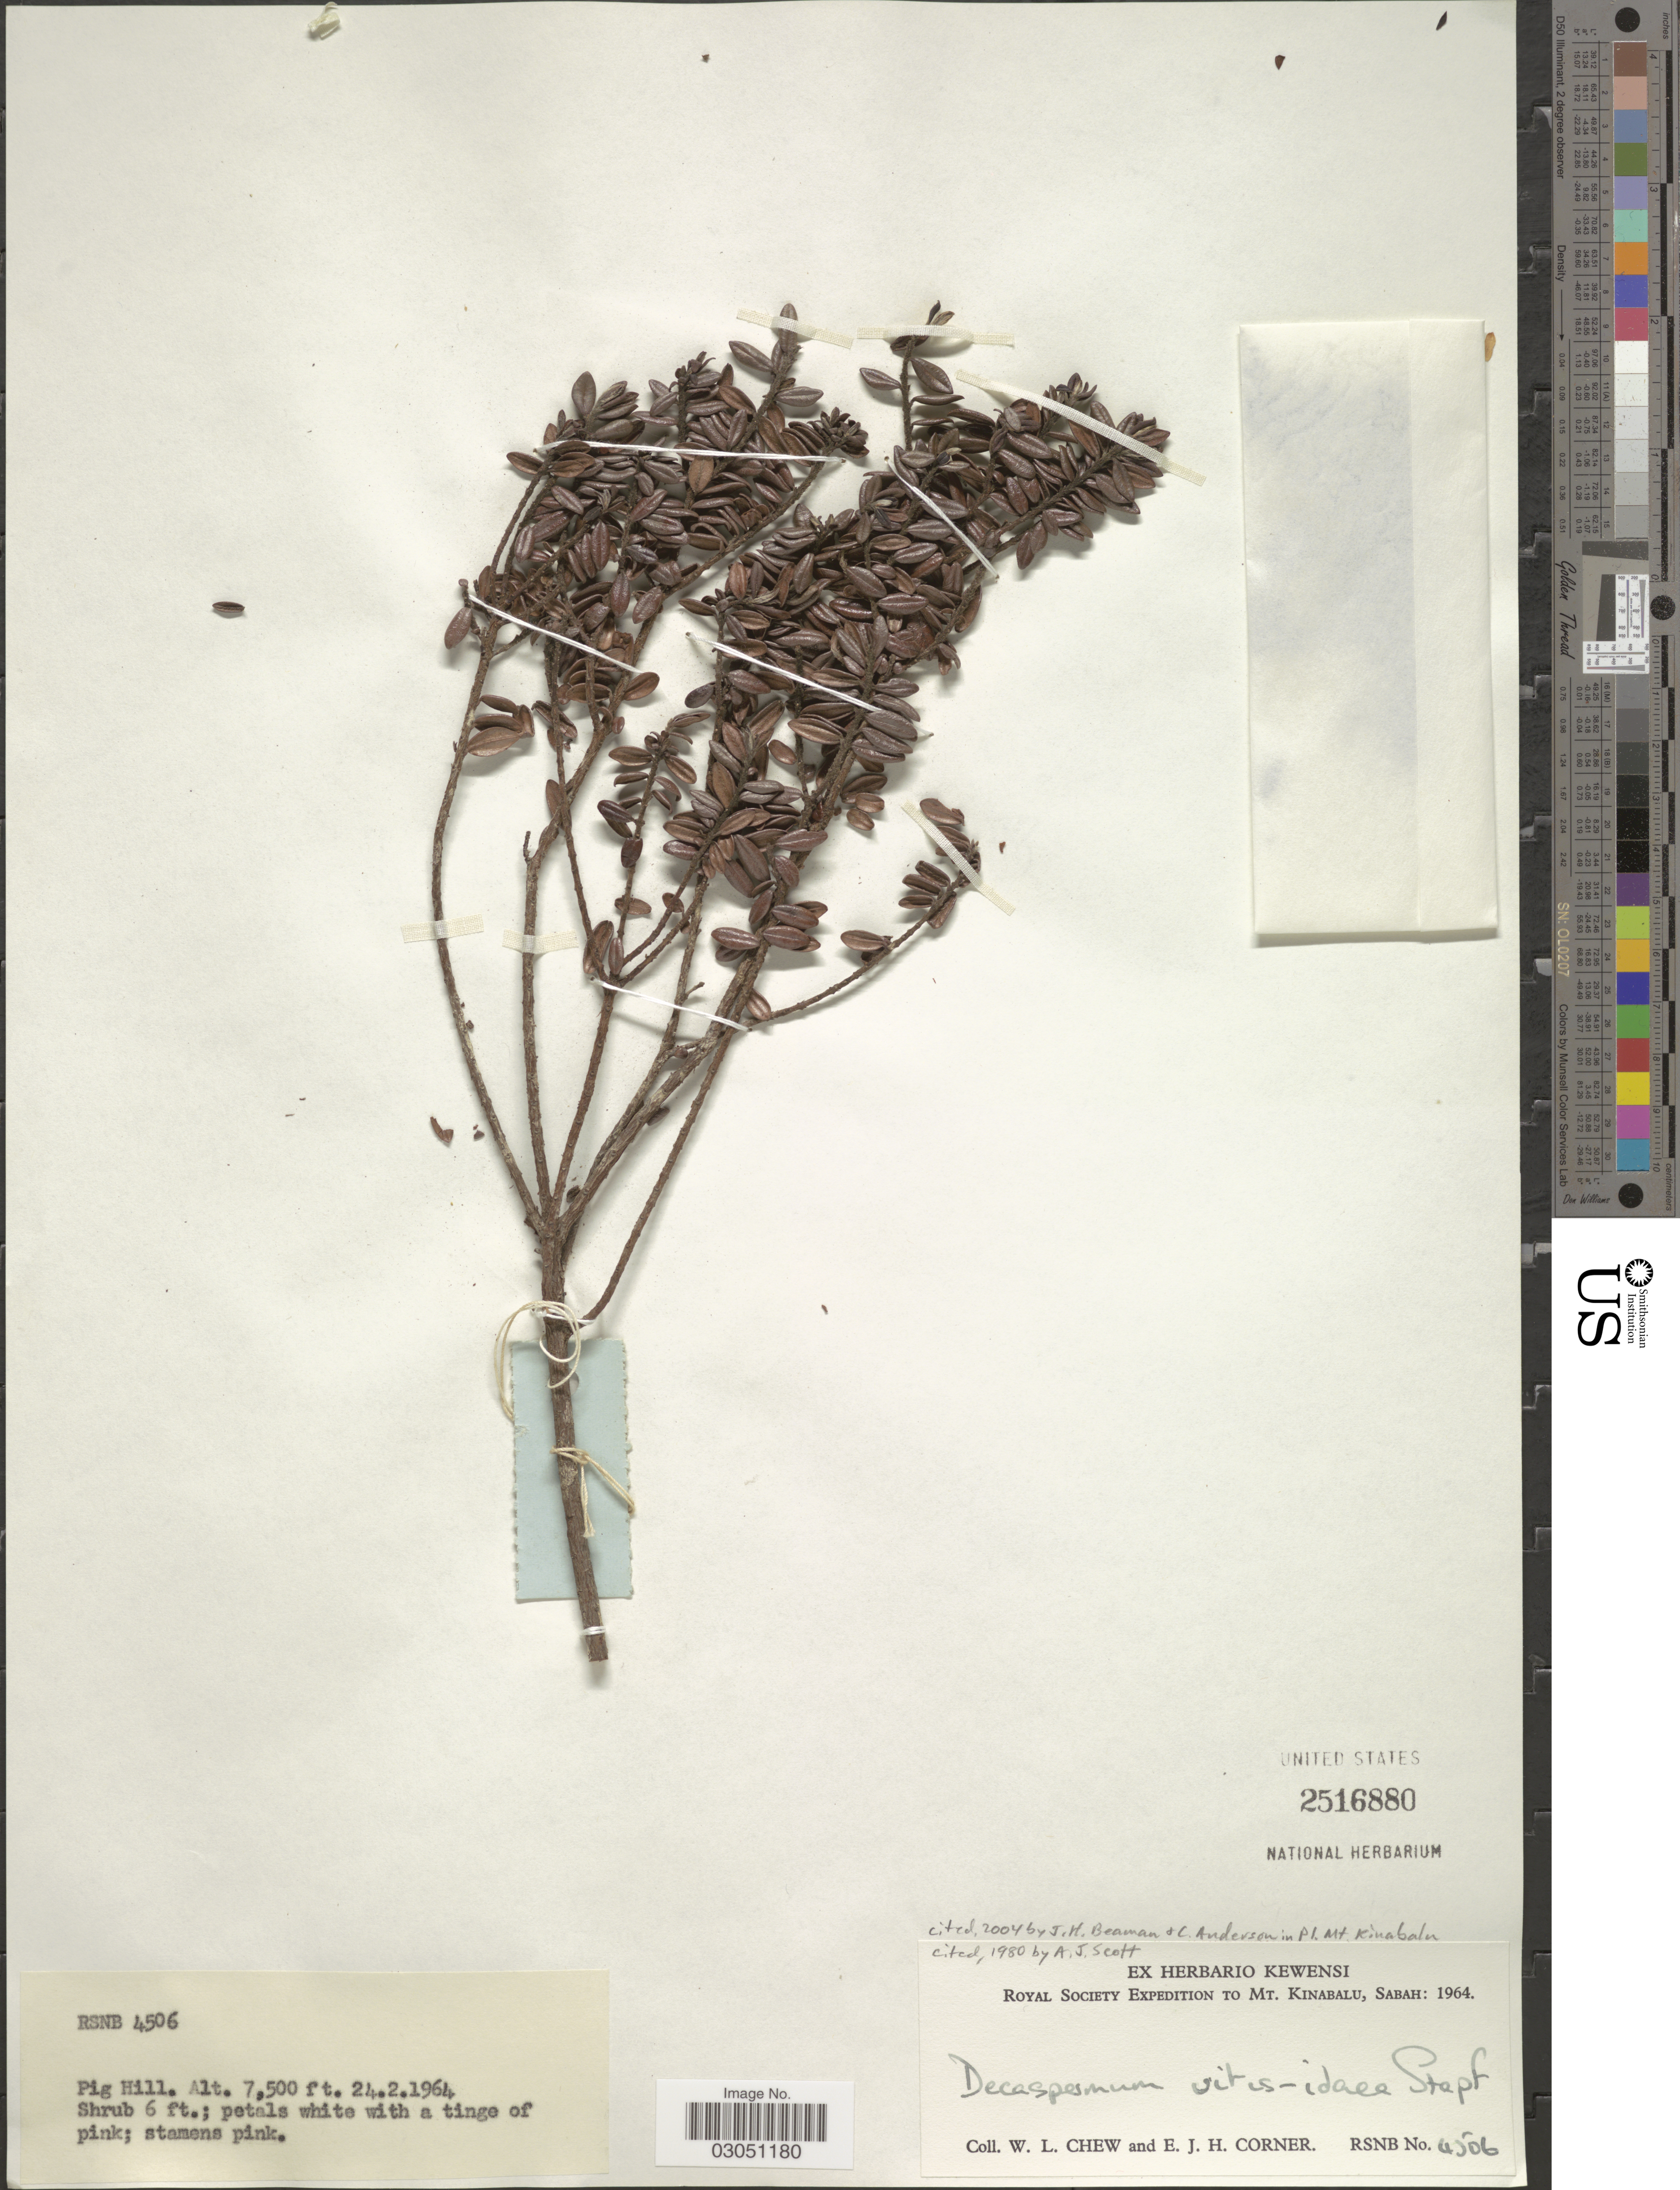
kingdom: Plantae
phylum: Tracheophyta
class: Magnoliopsida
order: Myrtales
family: Myrtaceae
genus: Decaspermum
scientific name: Decaspermum vitis-idaea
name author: Stapf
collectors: W. Chew & E. Corner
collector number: RSNB4506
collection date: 1964-02-24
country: Malaysia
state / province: Sabah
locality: Mt. Kinabalu, Sabah. Pig Hill.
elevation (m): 2286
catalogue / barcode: US 2516880